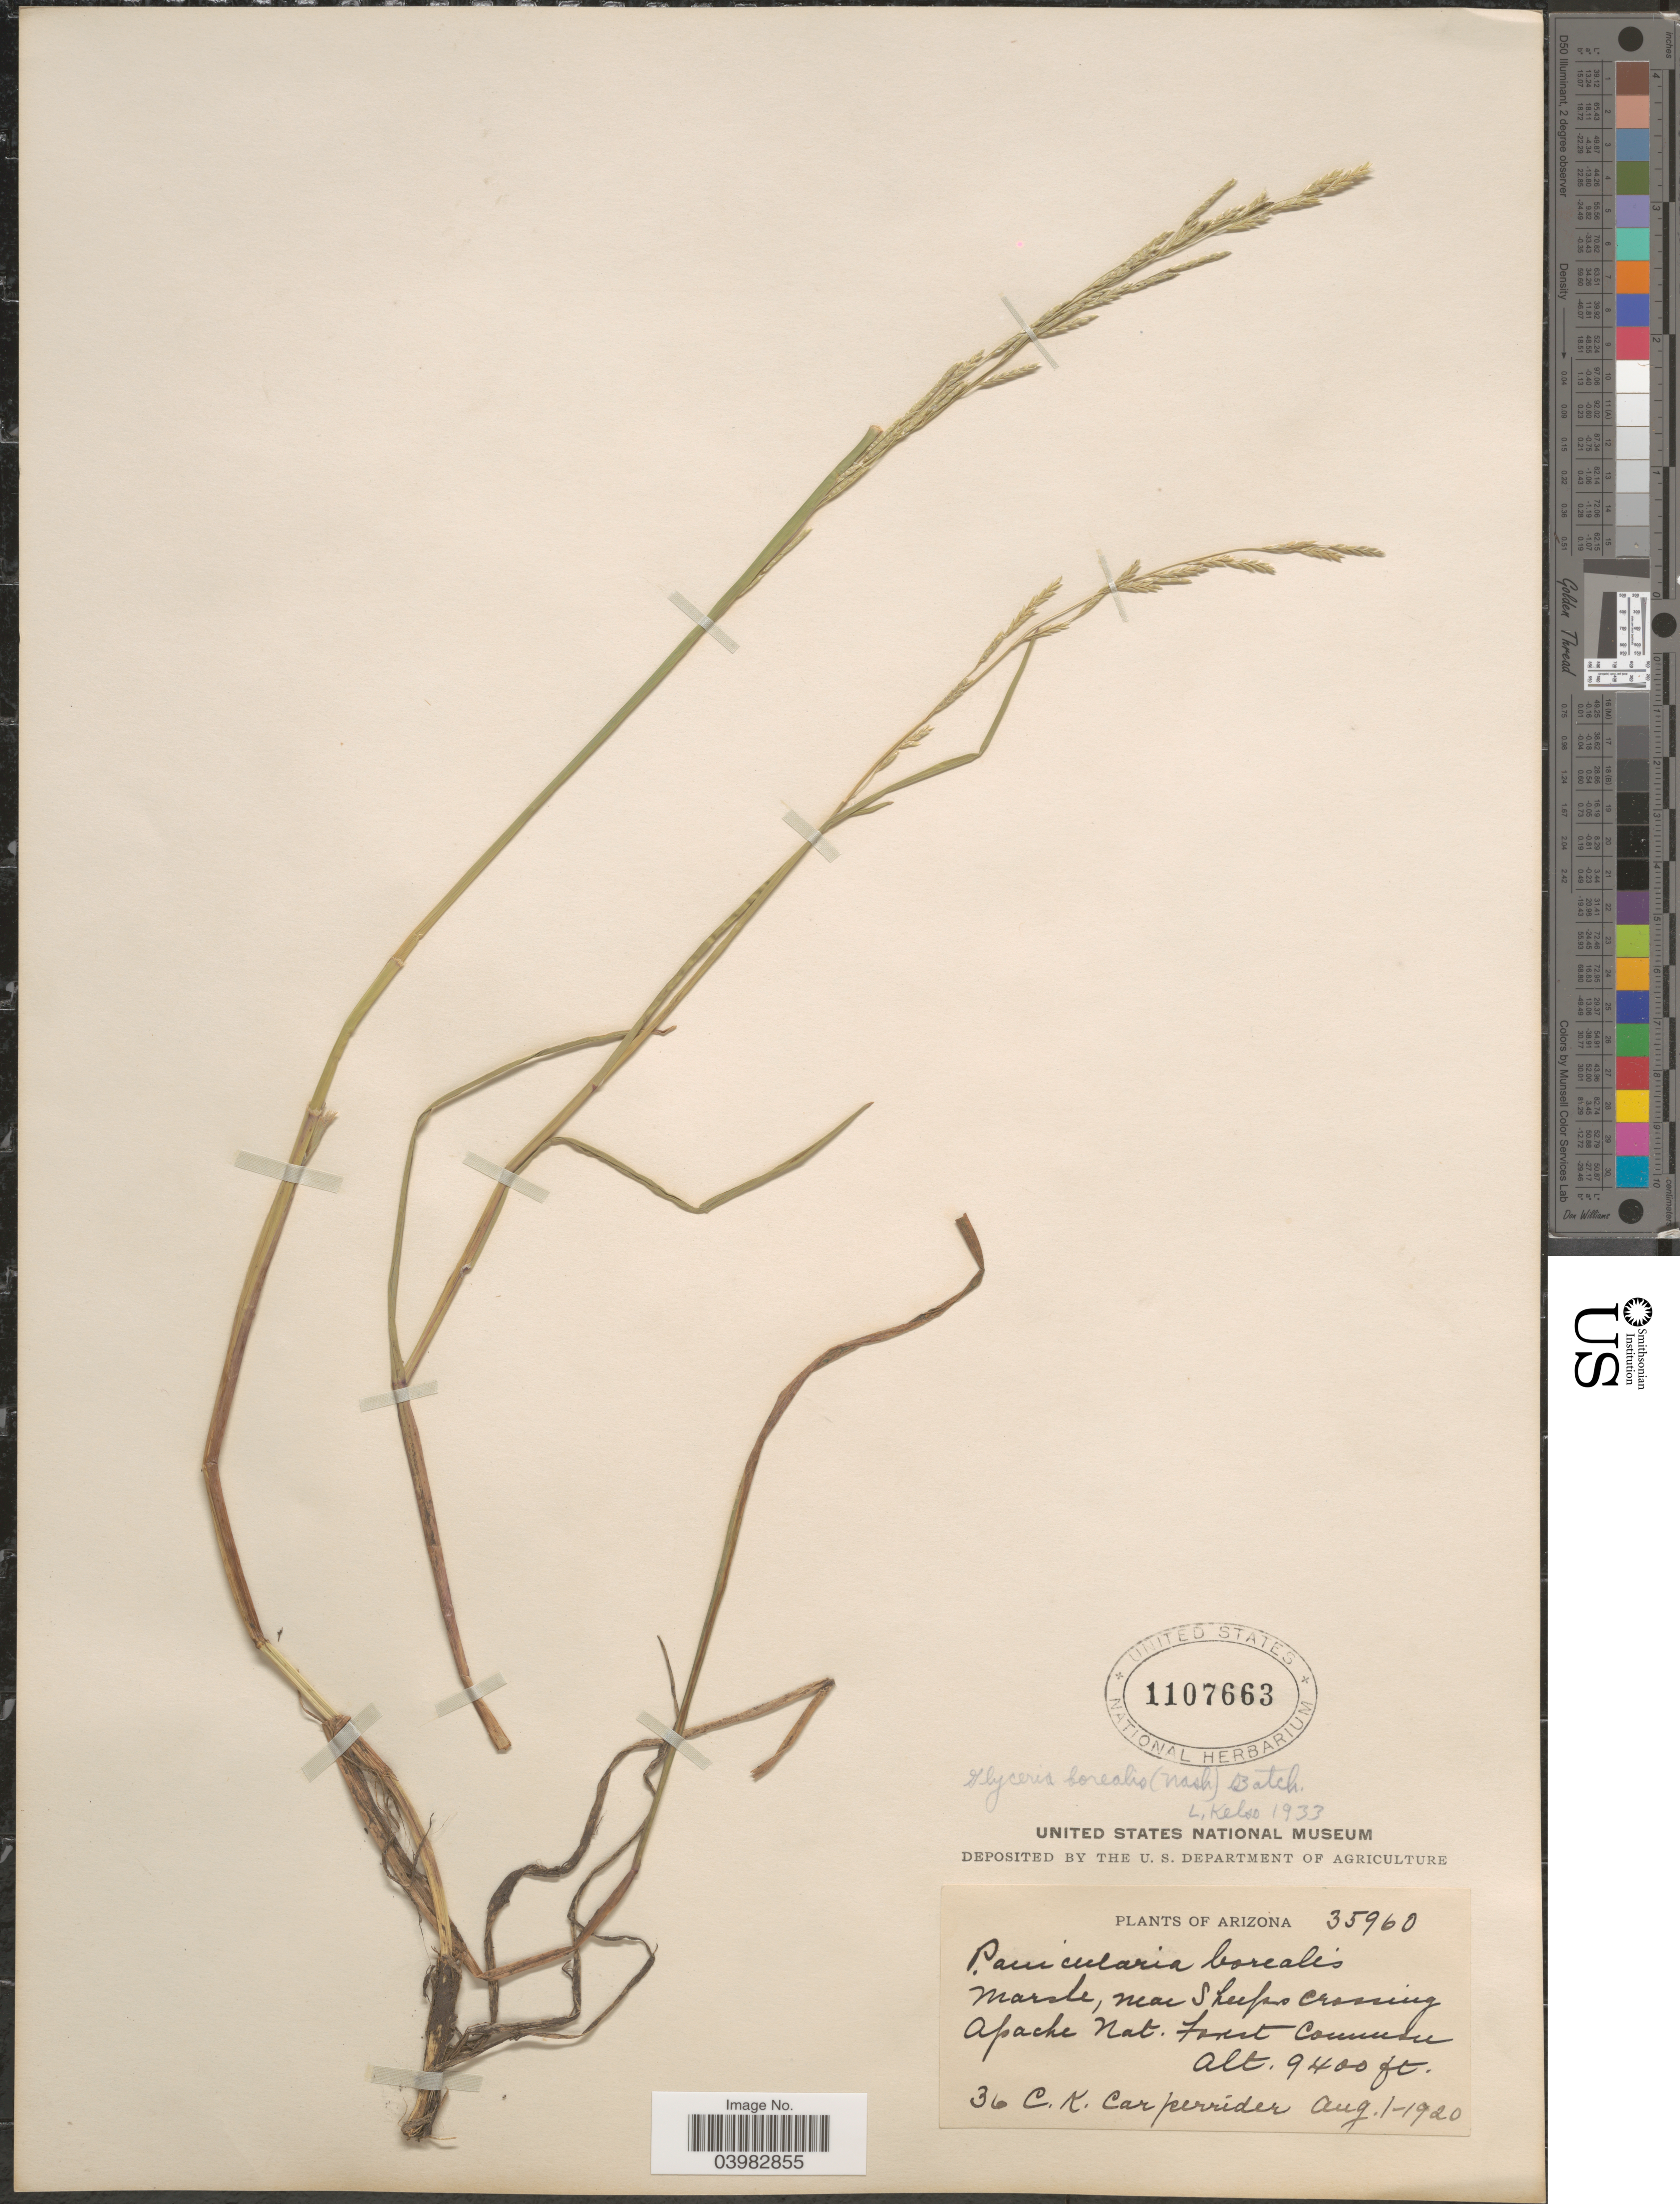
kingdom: Plantae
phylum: Tracheophyta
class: Liliopsida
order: Poales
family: Poaceae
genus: Glyceria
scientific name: Glyceria borealis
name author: (Nash) Batchelder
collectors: C. Carperrider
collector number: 36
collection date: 1920-08-01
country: United States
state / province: Arizona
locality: Near Sheeps Crossing. Apache Nat. Forest.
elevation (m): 2865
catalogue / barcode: US 1107663